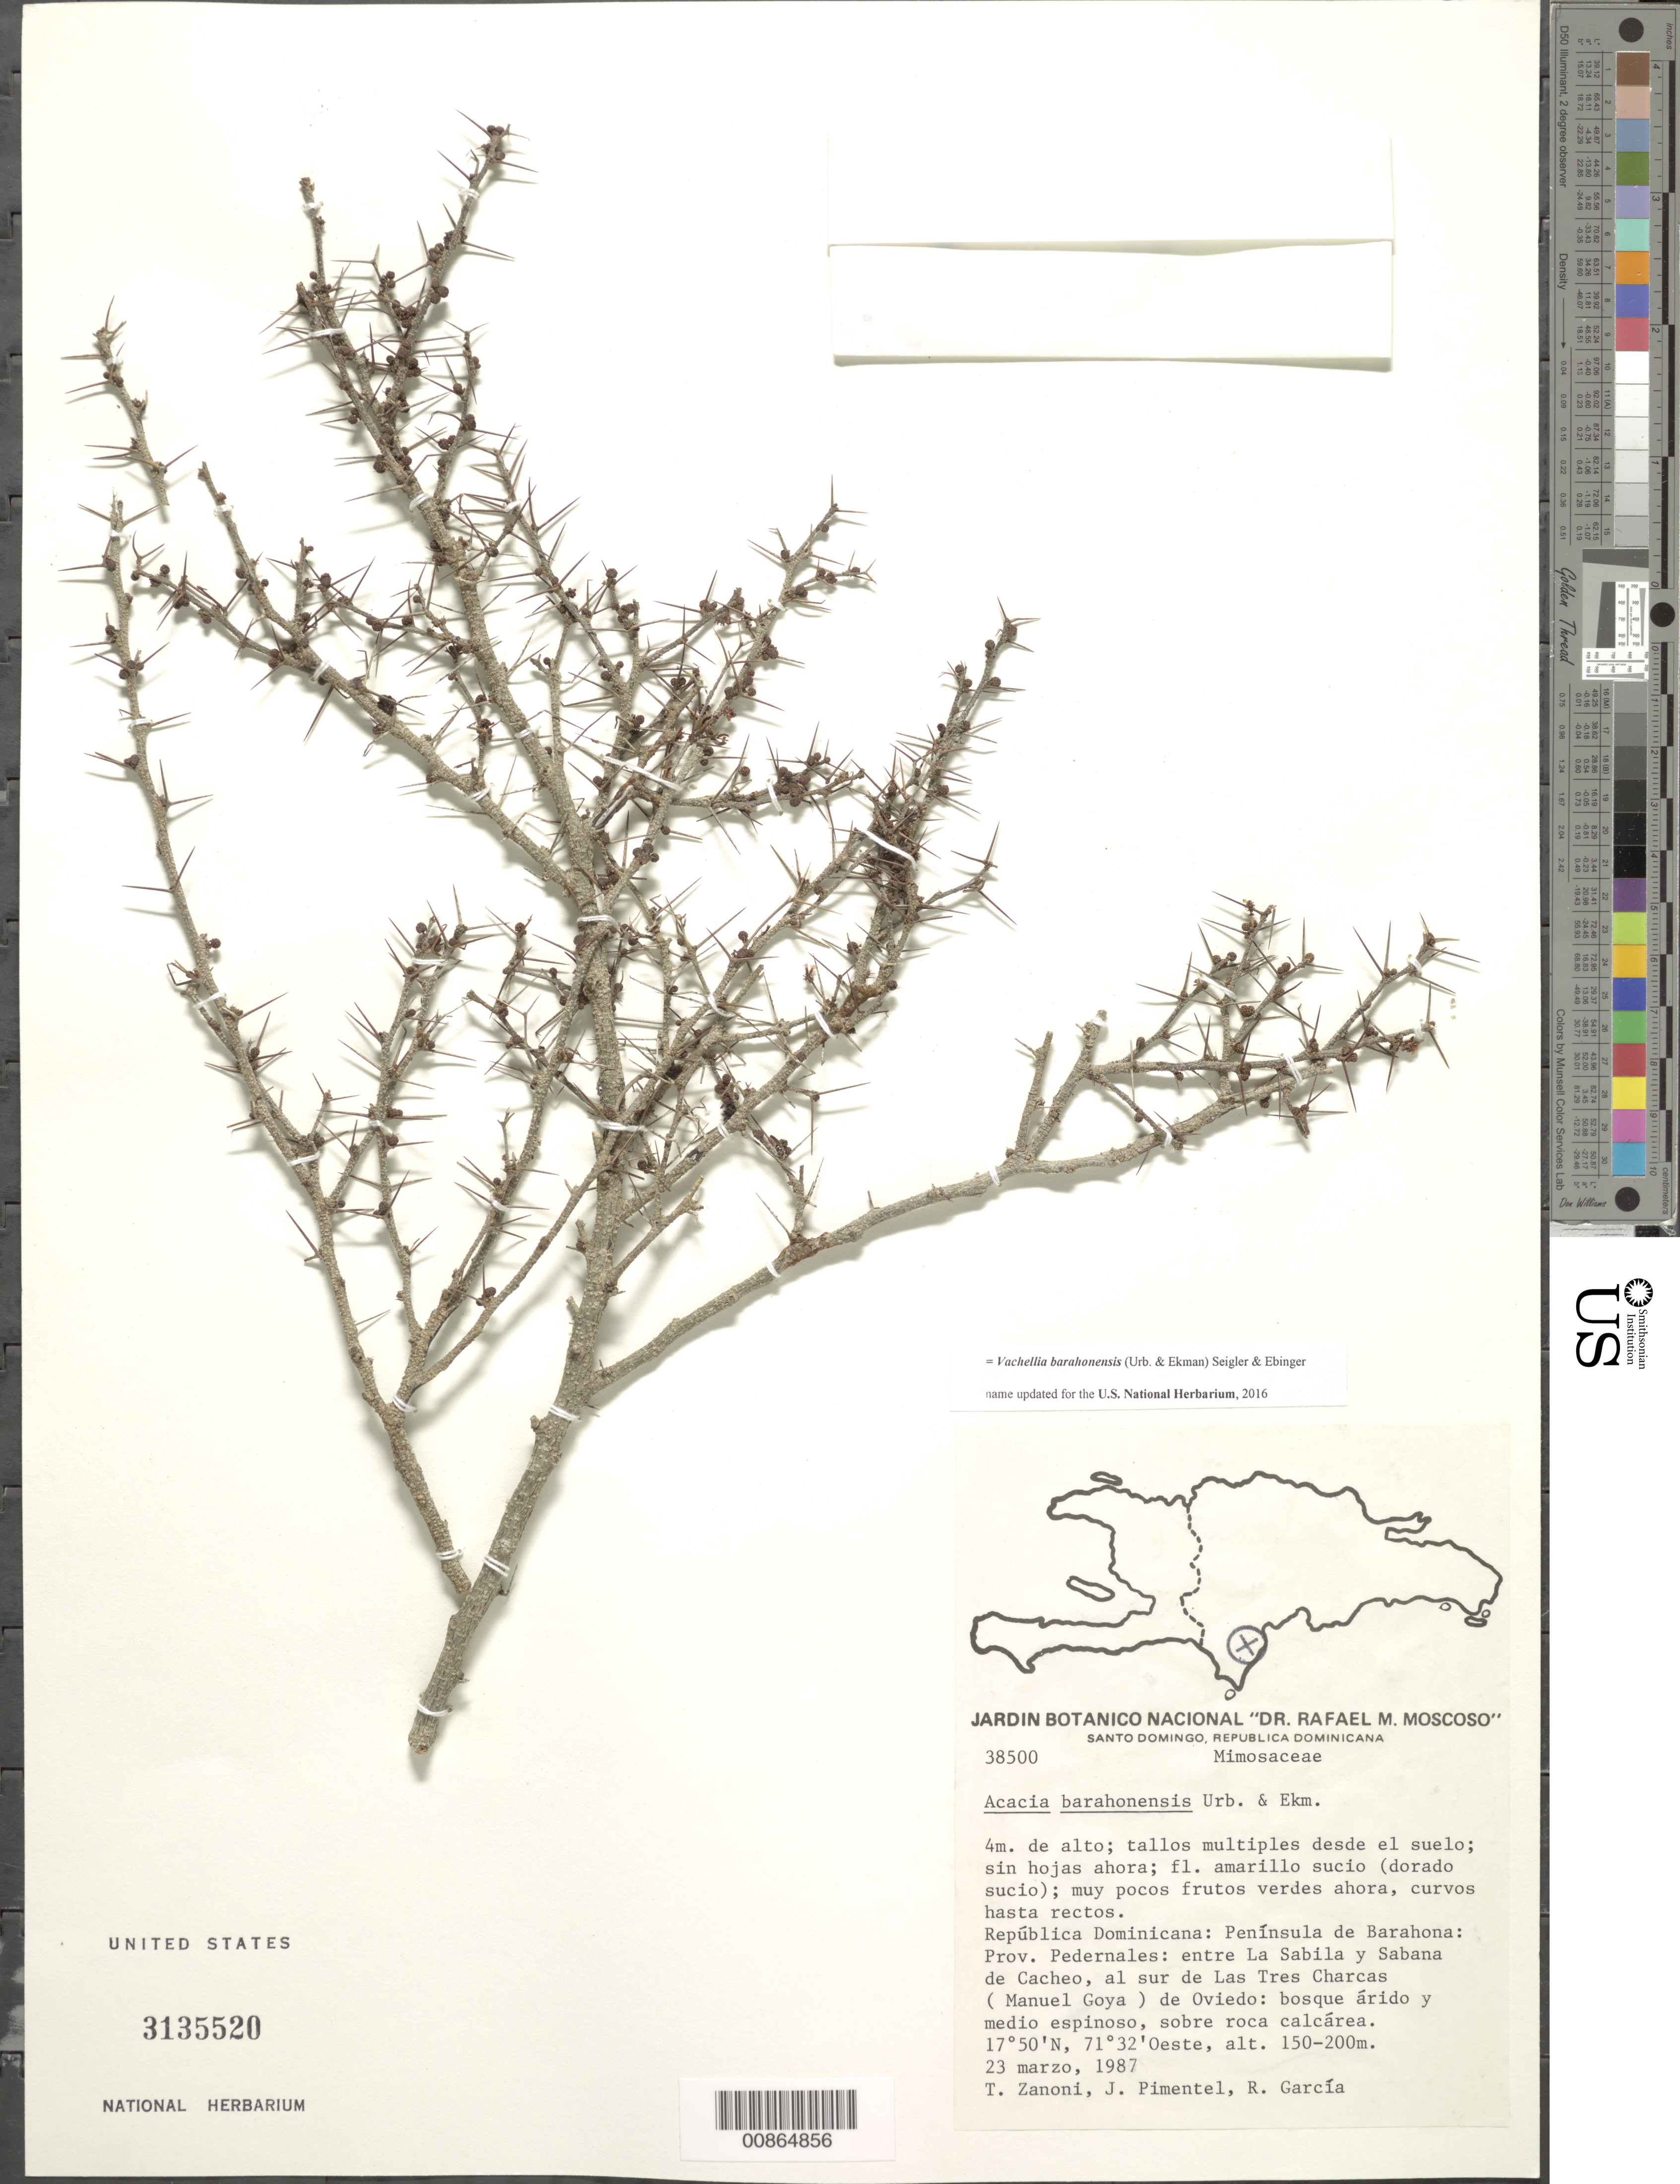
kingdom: Plantae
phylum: Tracheophyta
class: Magnoliopsida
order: Fabales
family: Fabaceae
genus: Vachellia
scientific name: Vachellia barahonensis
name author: (Urb. & Ekman) Seigler & Ebinger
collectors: T. A. Zanoni, J. Pimentel & R. G. García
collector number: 38500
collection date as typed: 23 Mar 1987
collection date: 1987-03-23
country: Dominican Republic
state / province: Pedernales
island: Hispaniola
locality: Península de Barahona: entre La Sabila y Sabana de Cacheo, al sur de Las Tres Charcas (Manuel Goya) de Oviedo.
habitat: Bosque árido y medio espinoso, sobre roca calcárea.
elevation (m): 150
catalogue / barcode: US 3135520